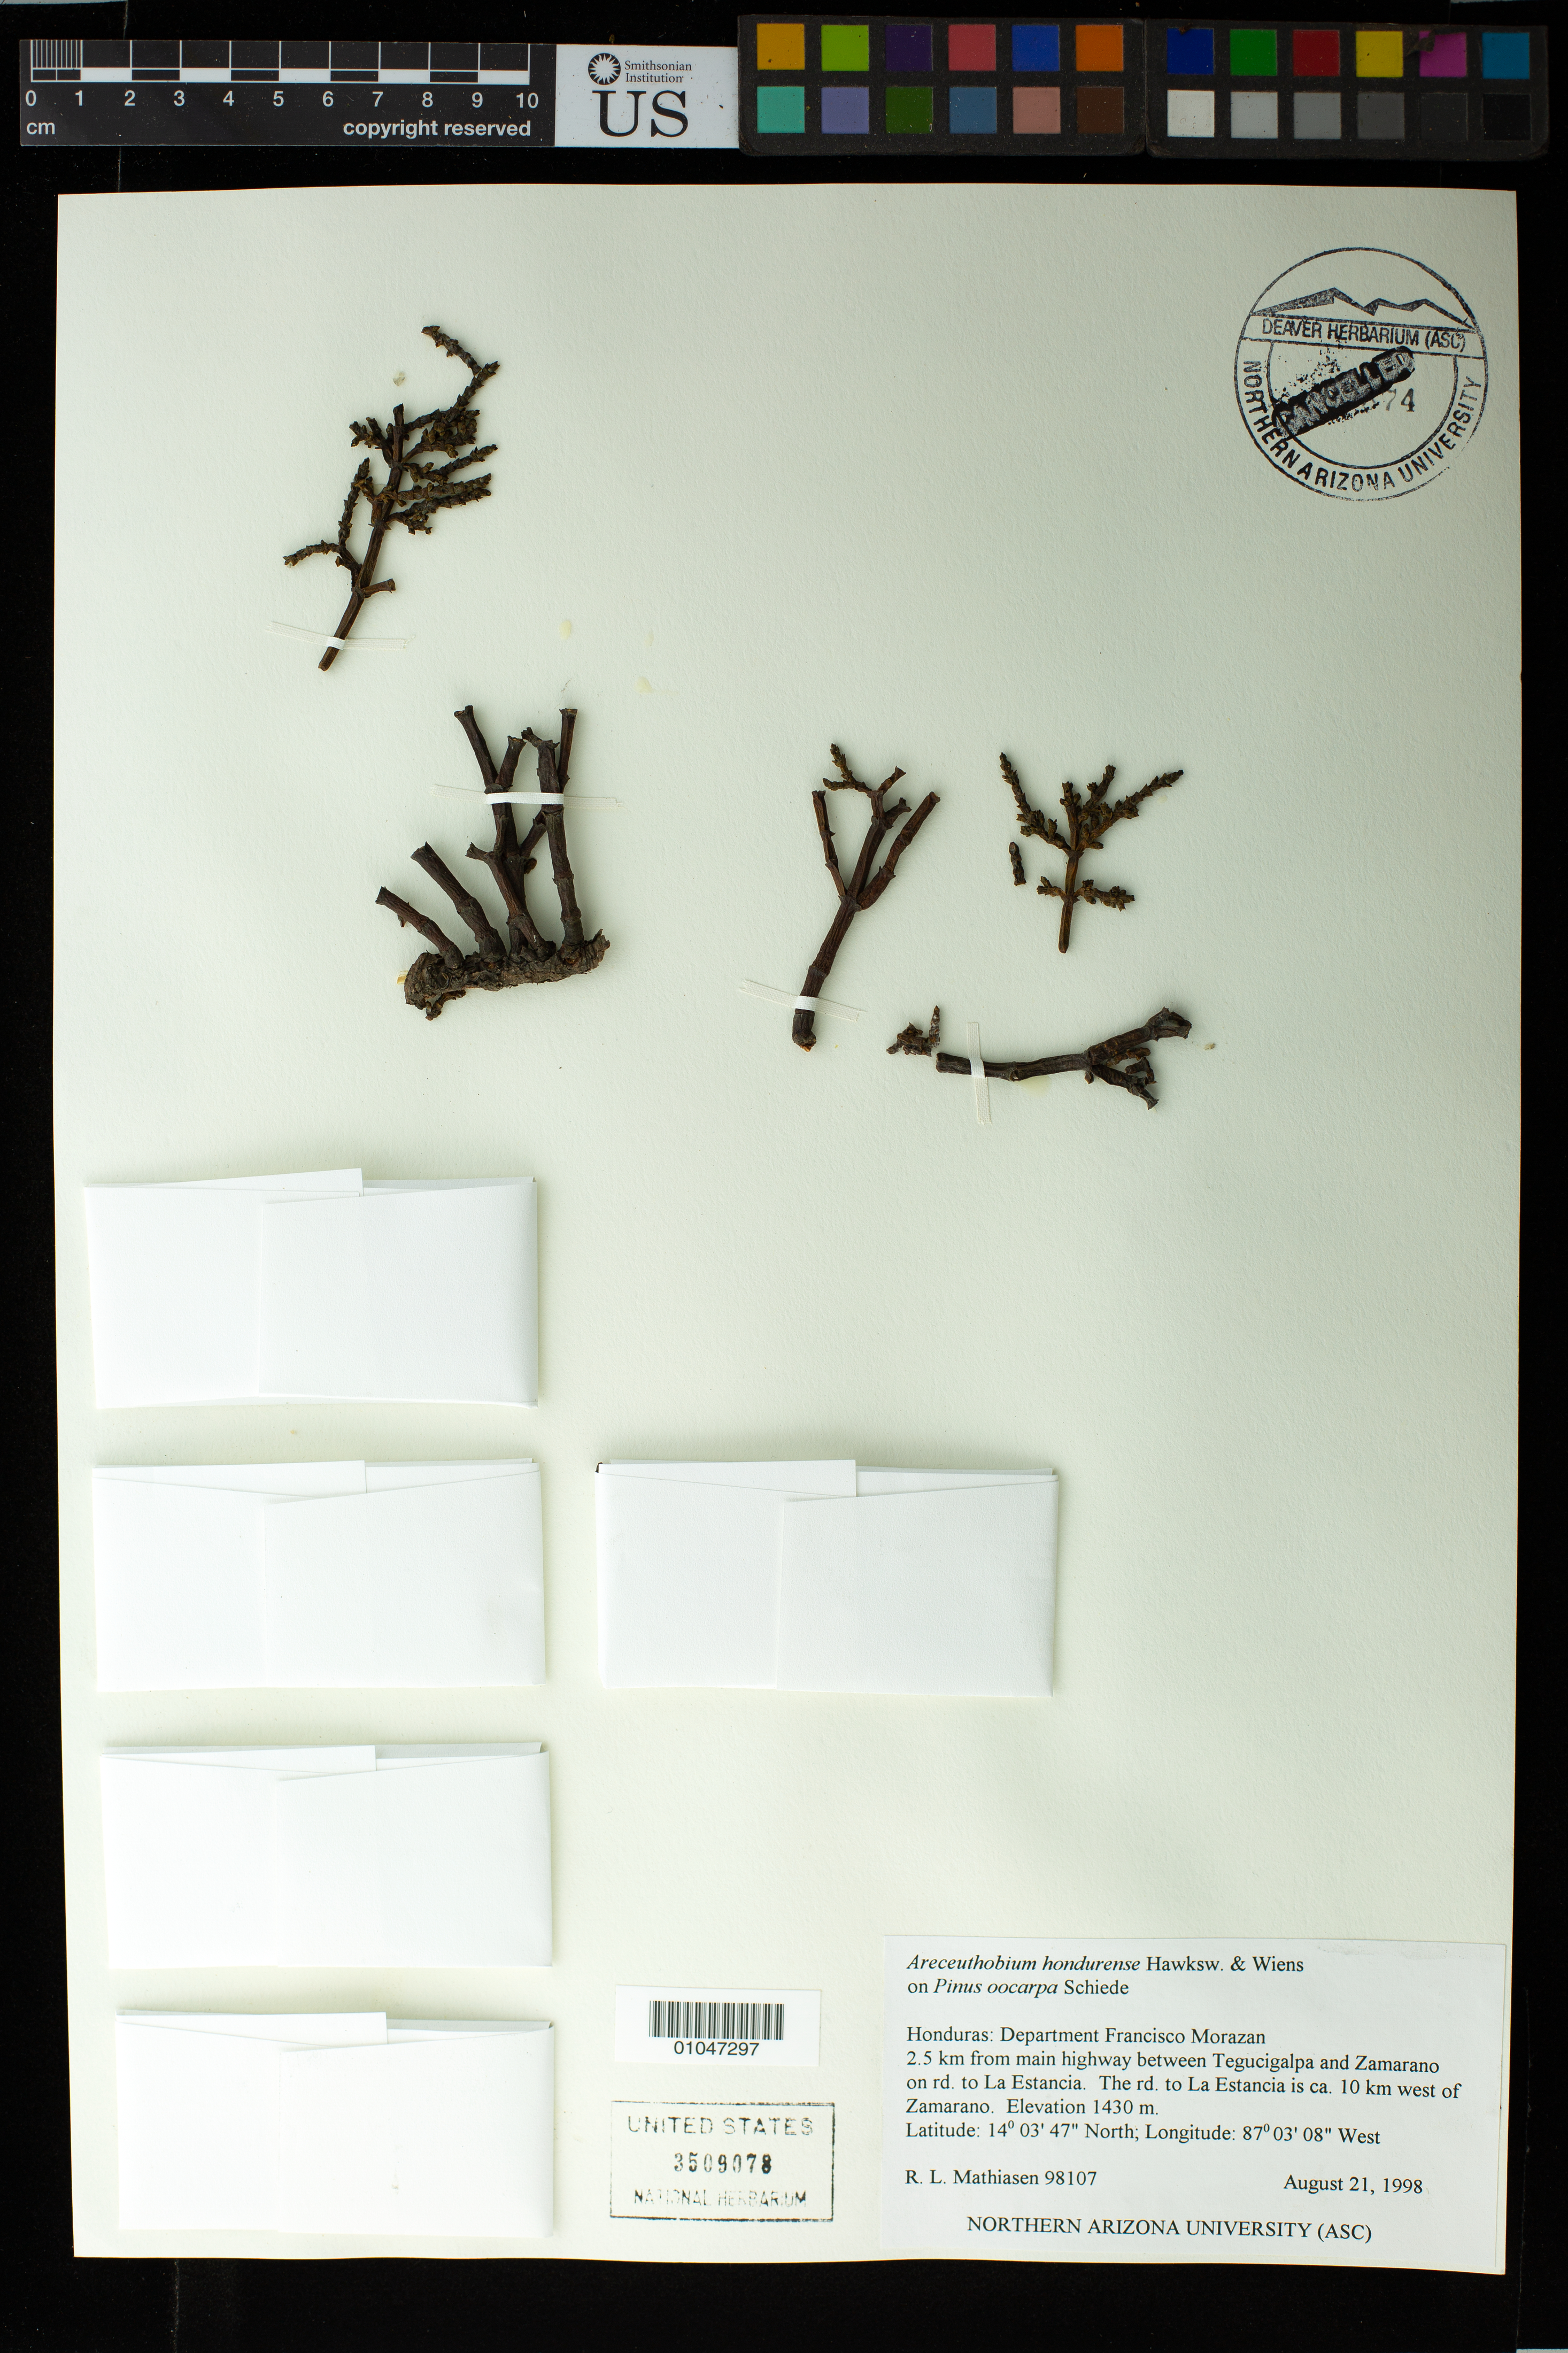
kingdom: Plantae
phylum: Tracheophyta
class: Magnoliopsida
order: Santalales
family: Viscaceae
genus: Arceuthobium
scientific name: Arceuthobium hondurense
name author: Hawksw. & Wiens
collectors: R. Mathiasen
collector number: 98107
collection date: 1998-08-21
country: Honduras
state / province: Fco. Morazán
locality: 2.5 km from main highway betweenTegucigalpa and Zamorano on rd to La Estancia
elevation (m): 1430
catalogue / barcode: US 3509078